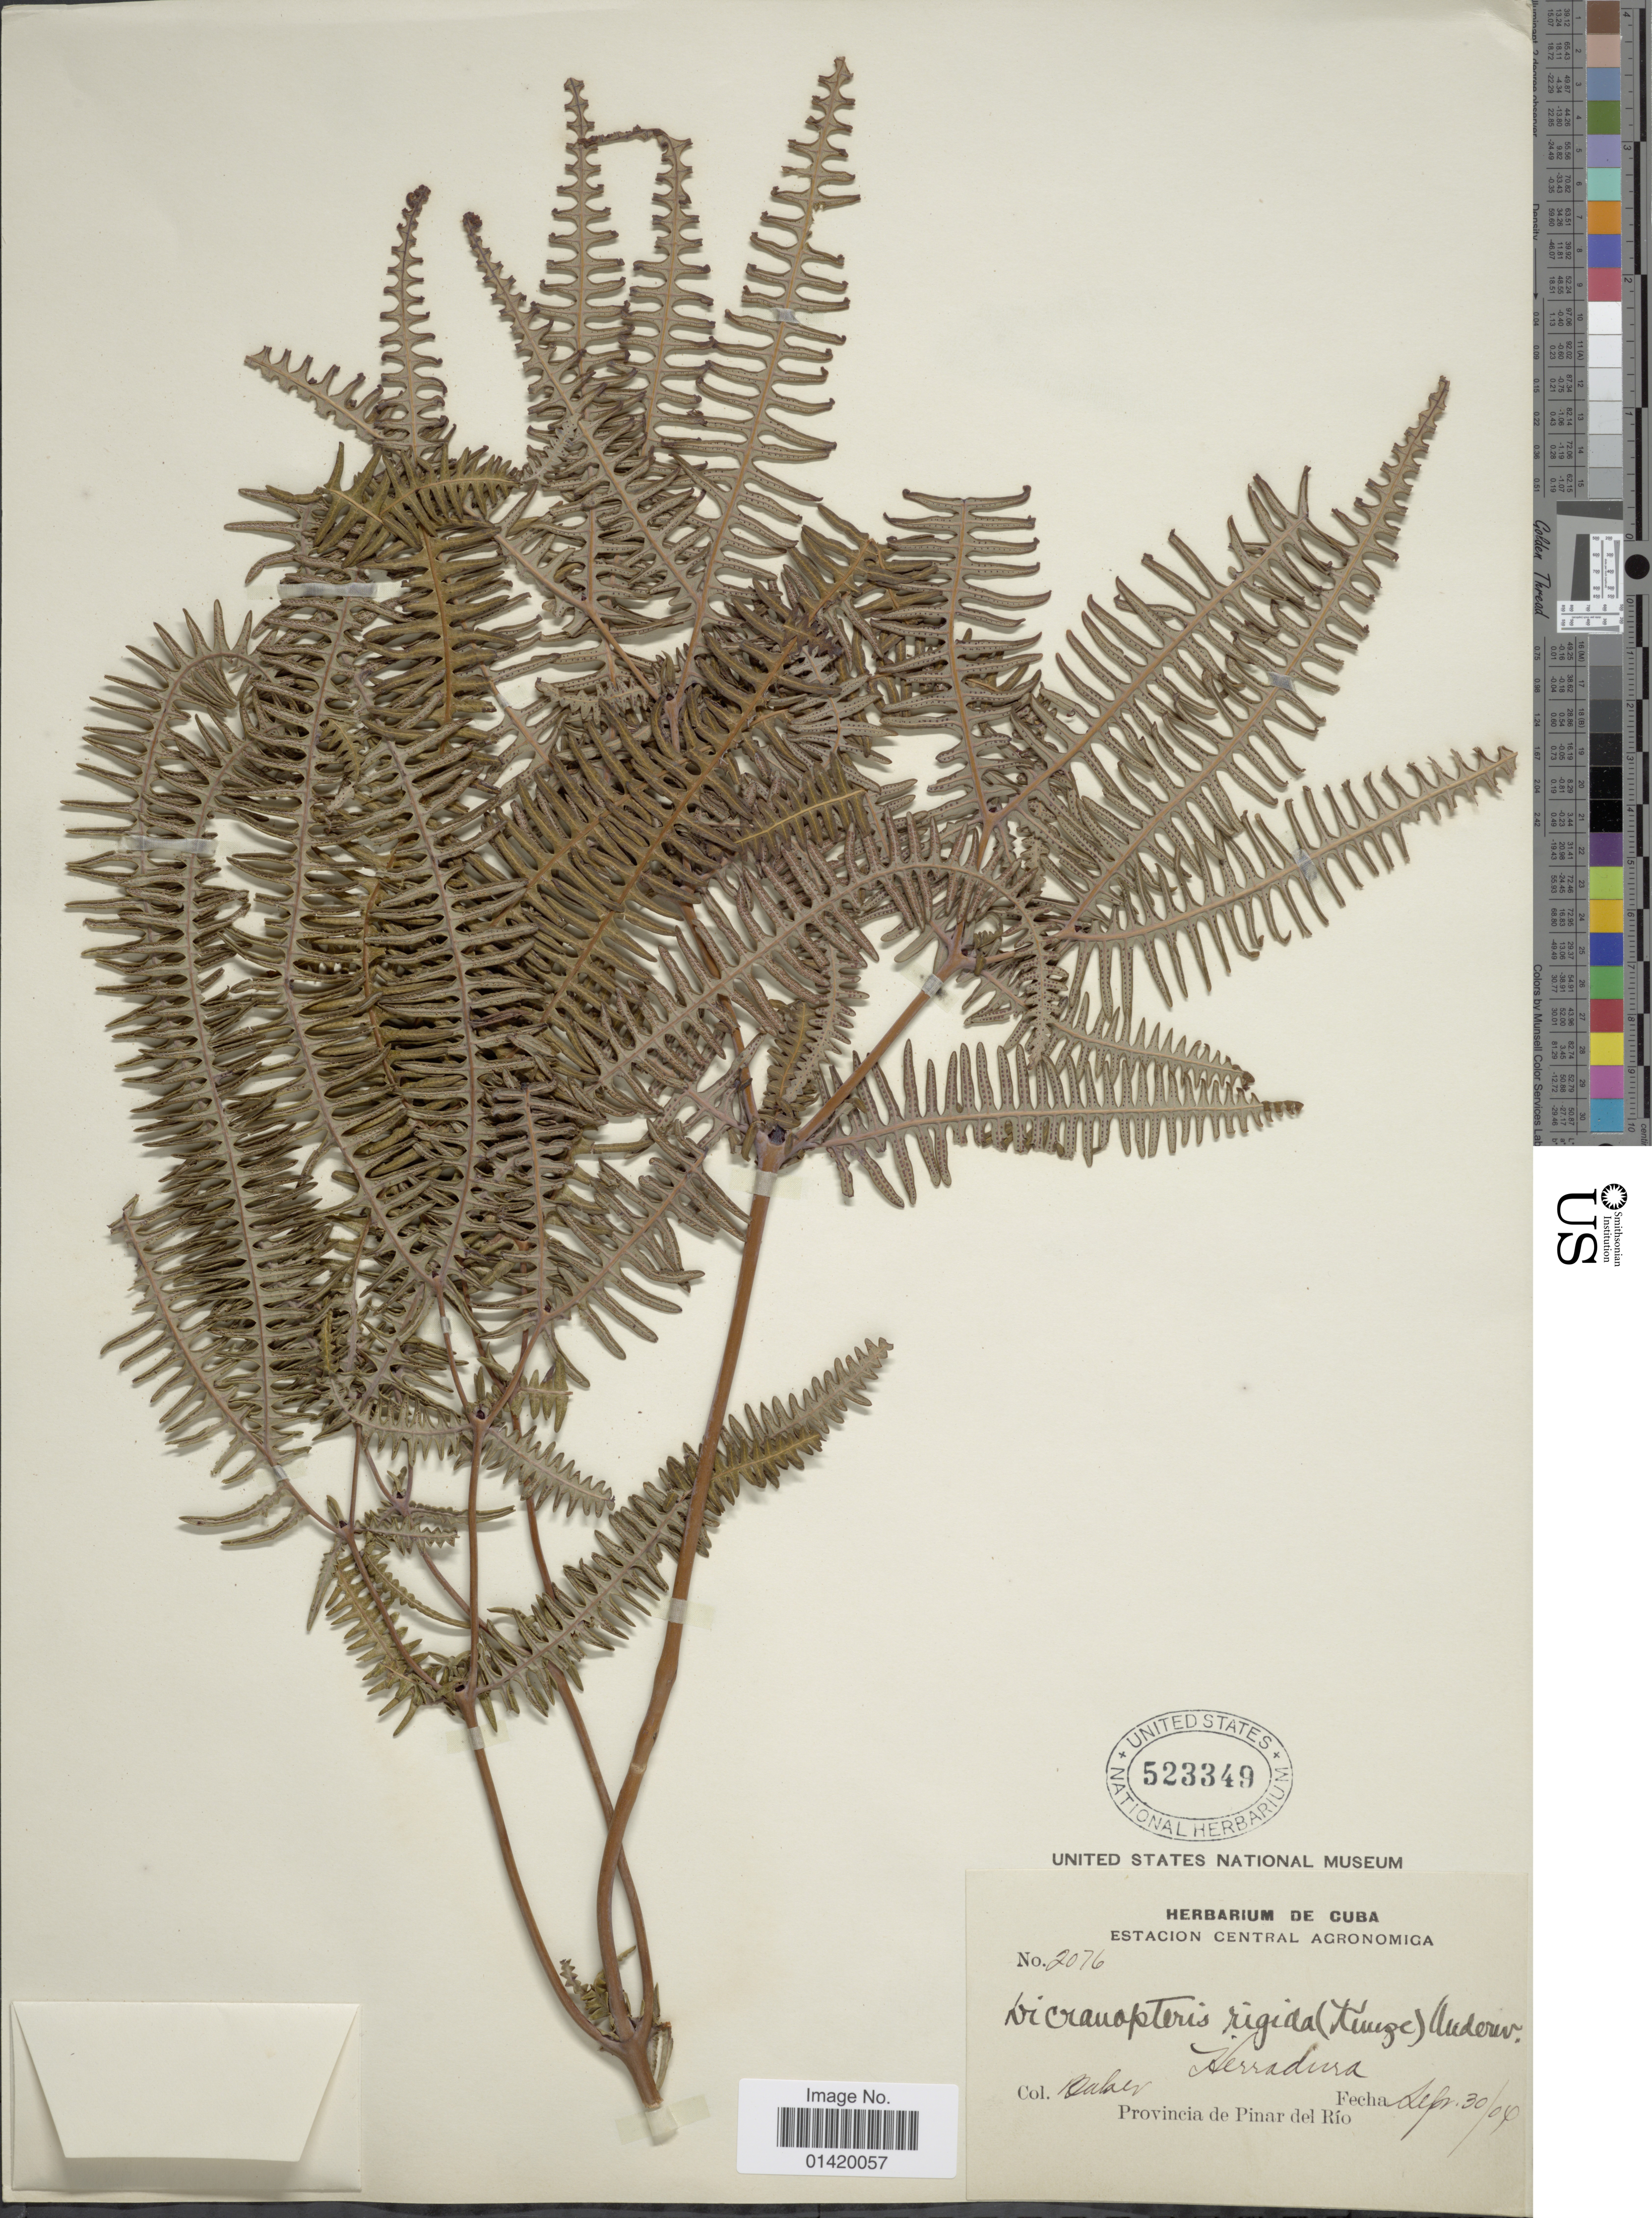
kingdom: Plantae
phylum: Tracheophyta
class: Polypodiopsida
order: Gleicheniales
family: Gleicheniaceae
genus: Dicranopteris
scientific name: Dicranopteris flexuosa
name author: (Schrad.) Underw.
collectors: -- Baker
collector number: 2076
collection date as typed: Transcribed d/m/y: 30/9/4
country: Cuba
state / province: Pinar del Río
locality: Herradura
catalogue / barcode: US 523349